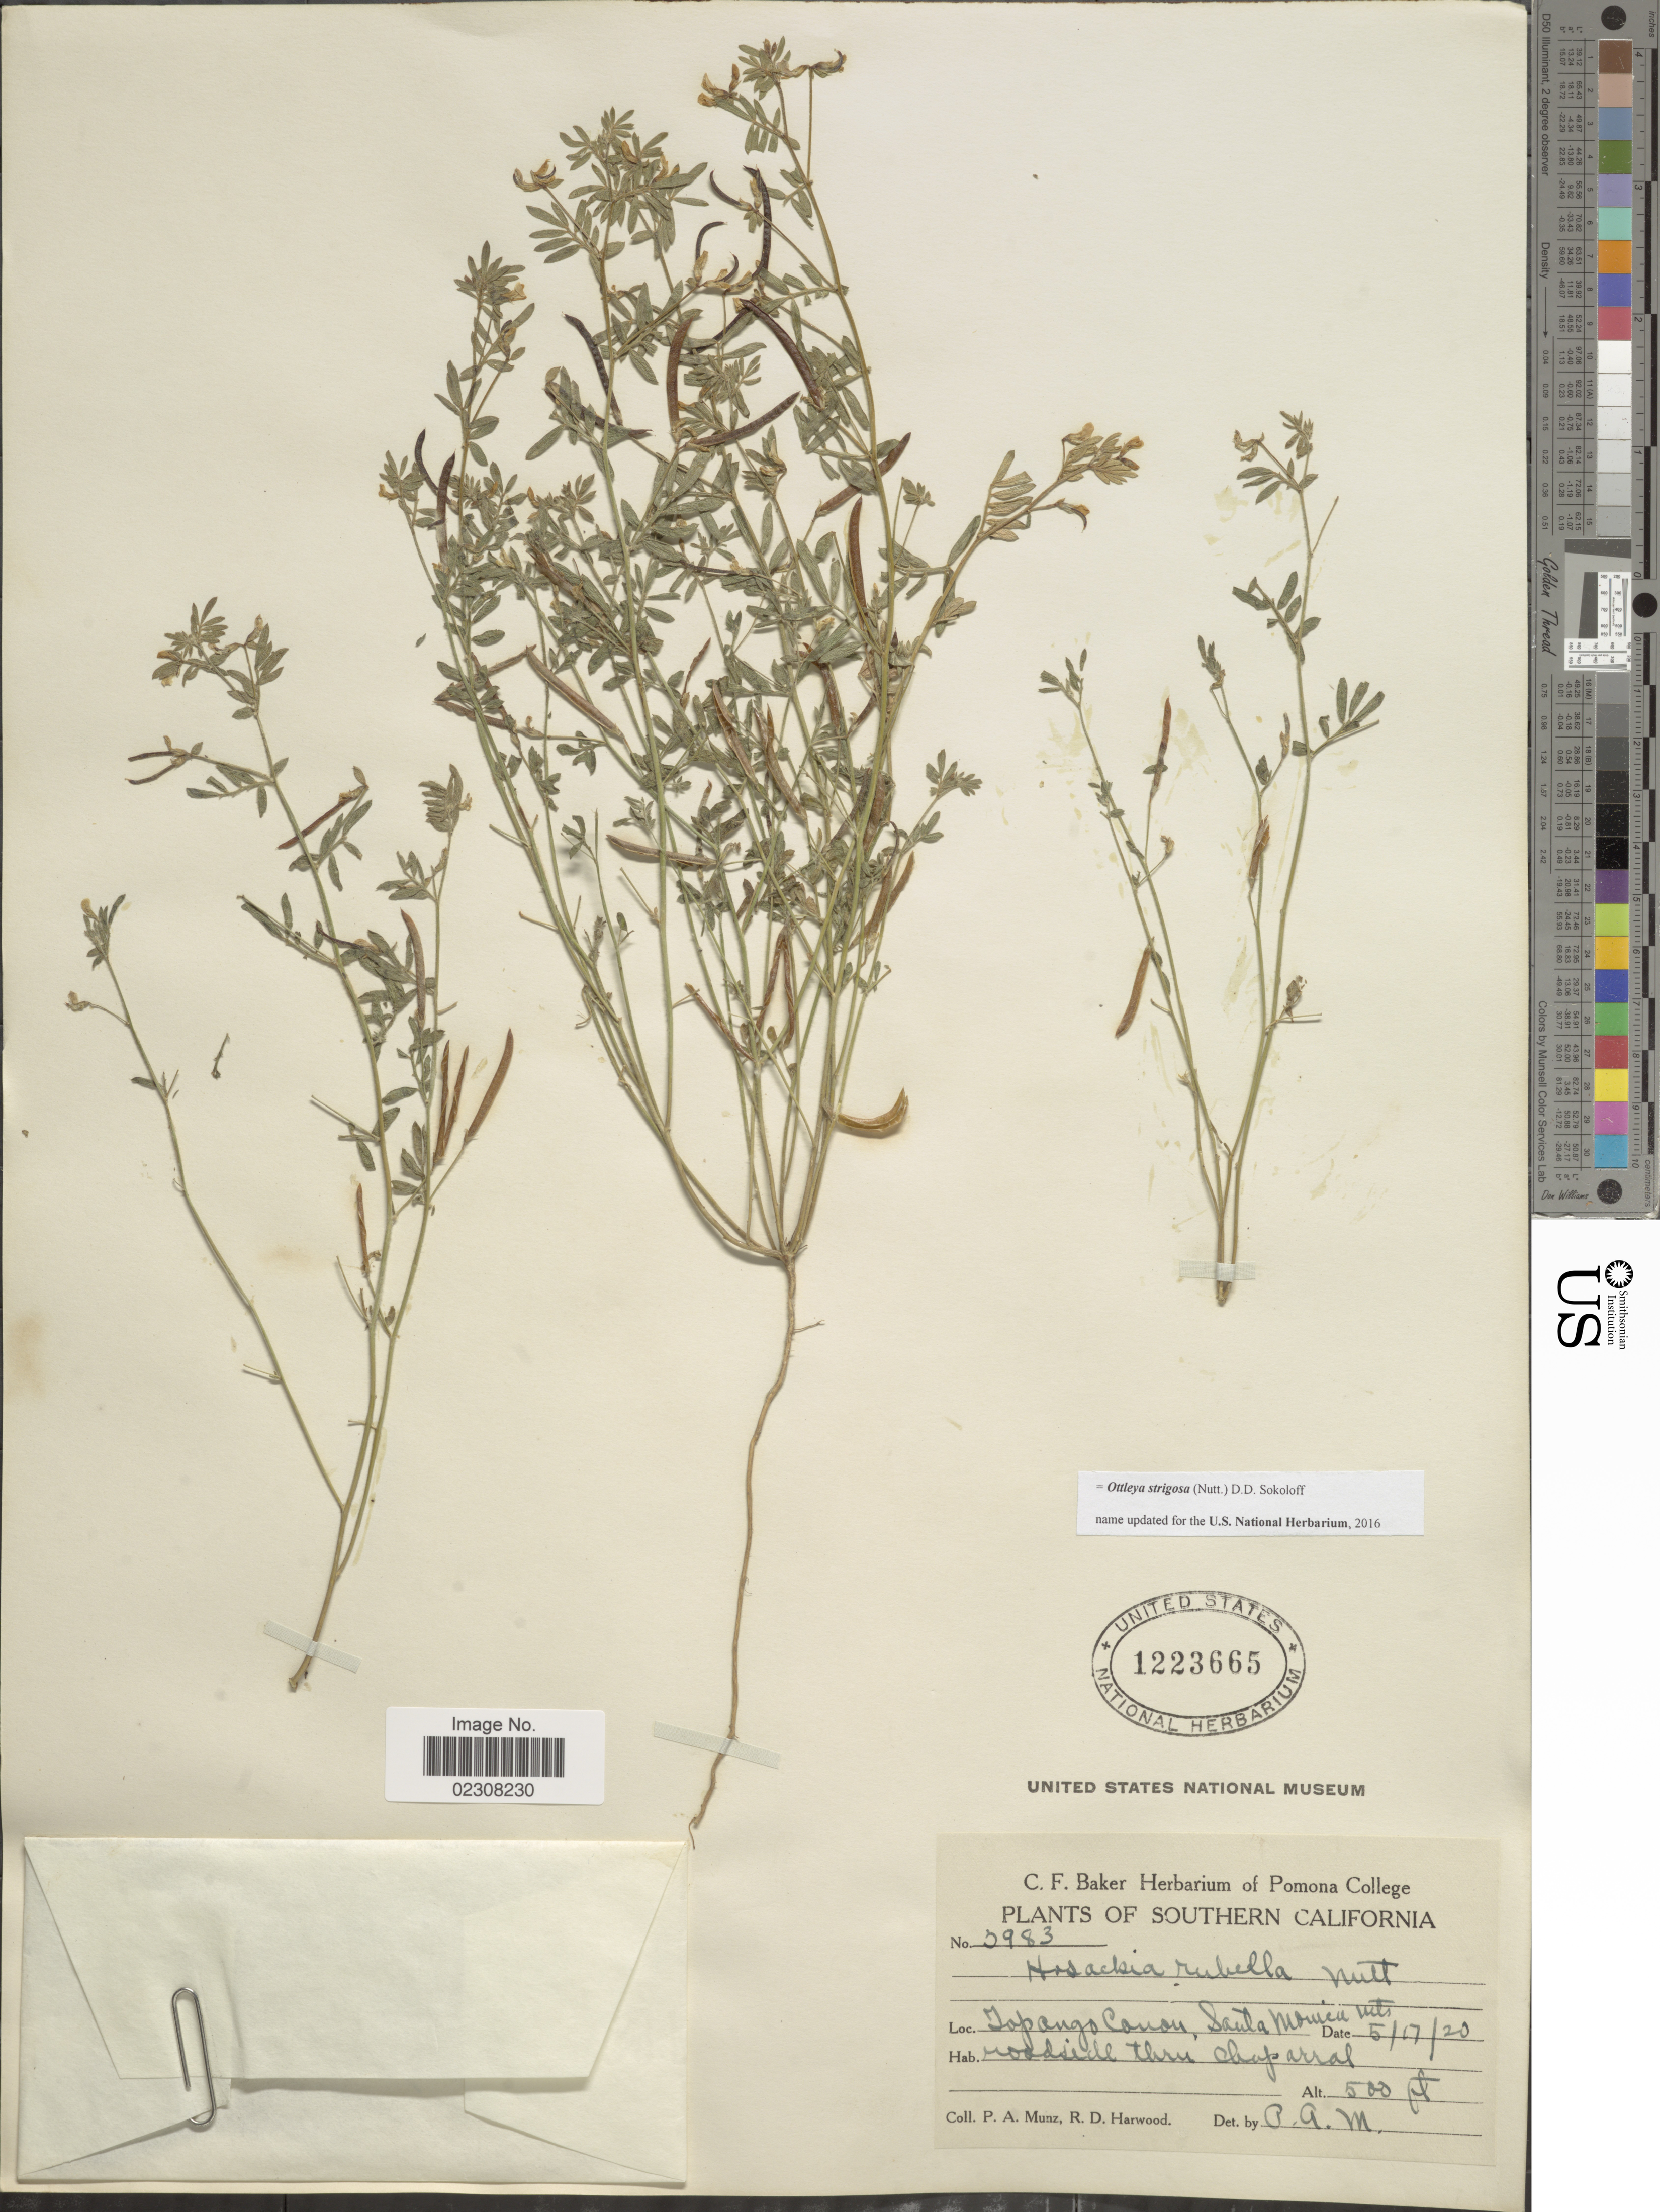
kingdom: Plantae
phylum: Tracheophyta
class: Magnoliopsida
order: Fabales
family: Fabaceae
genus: Ottleya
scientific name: Ottleya strigosa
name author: (Nutt.) D.D. Sokoloff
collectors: P. A. Munz & R. Harwood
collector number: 3983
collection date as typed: Transcribed d/m/y: 17/5/20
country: United States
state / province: California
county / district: Los Angeles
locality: Southern California, Tapango Canon, Santa Monica Mts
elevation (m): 152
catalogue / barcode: US 1223665